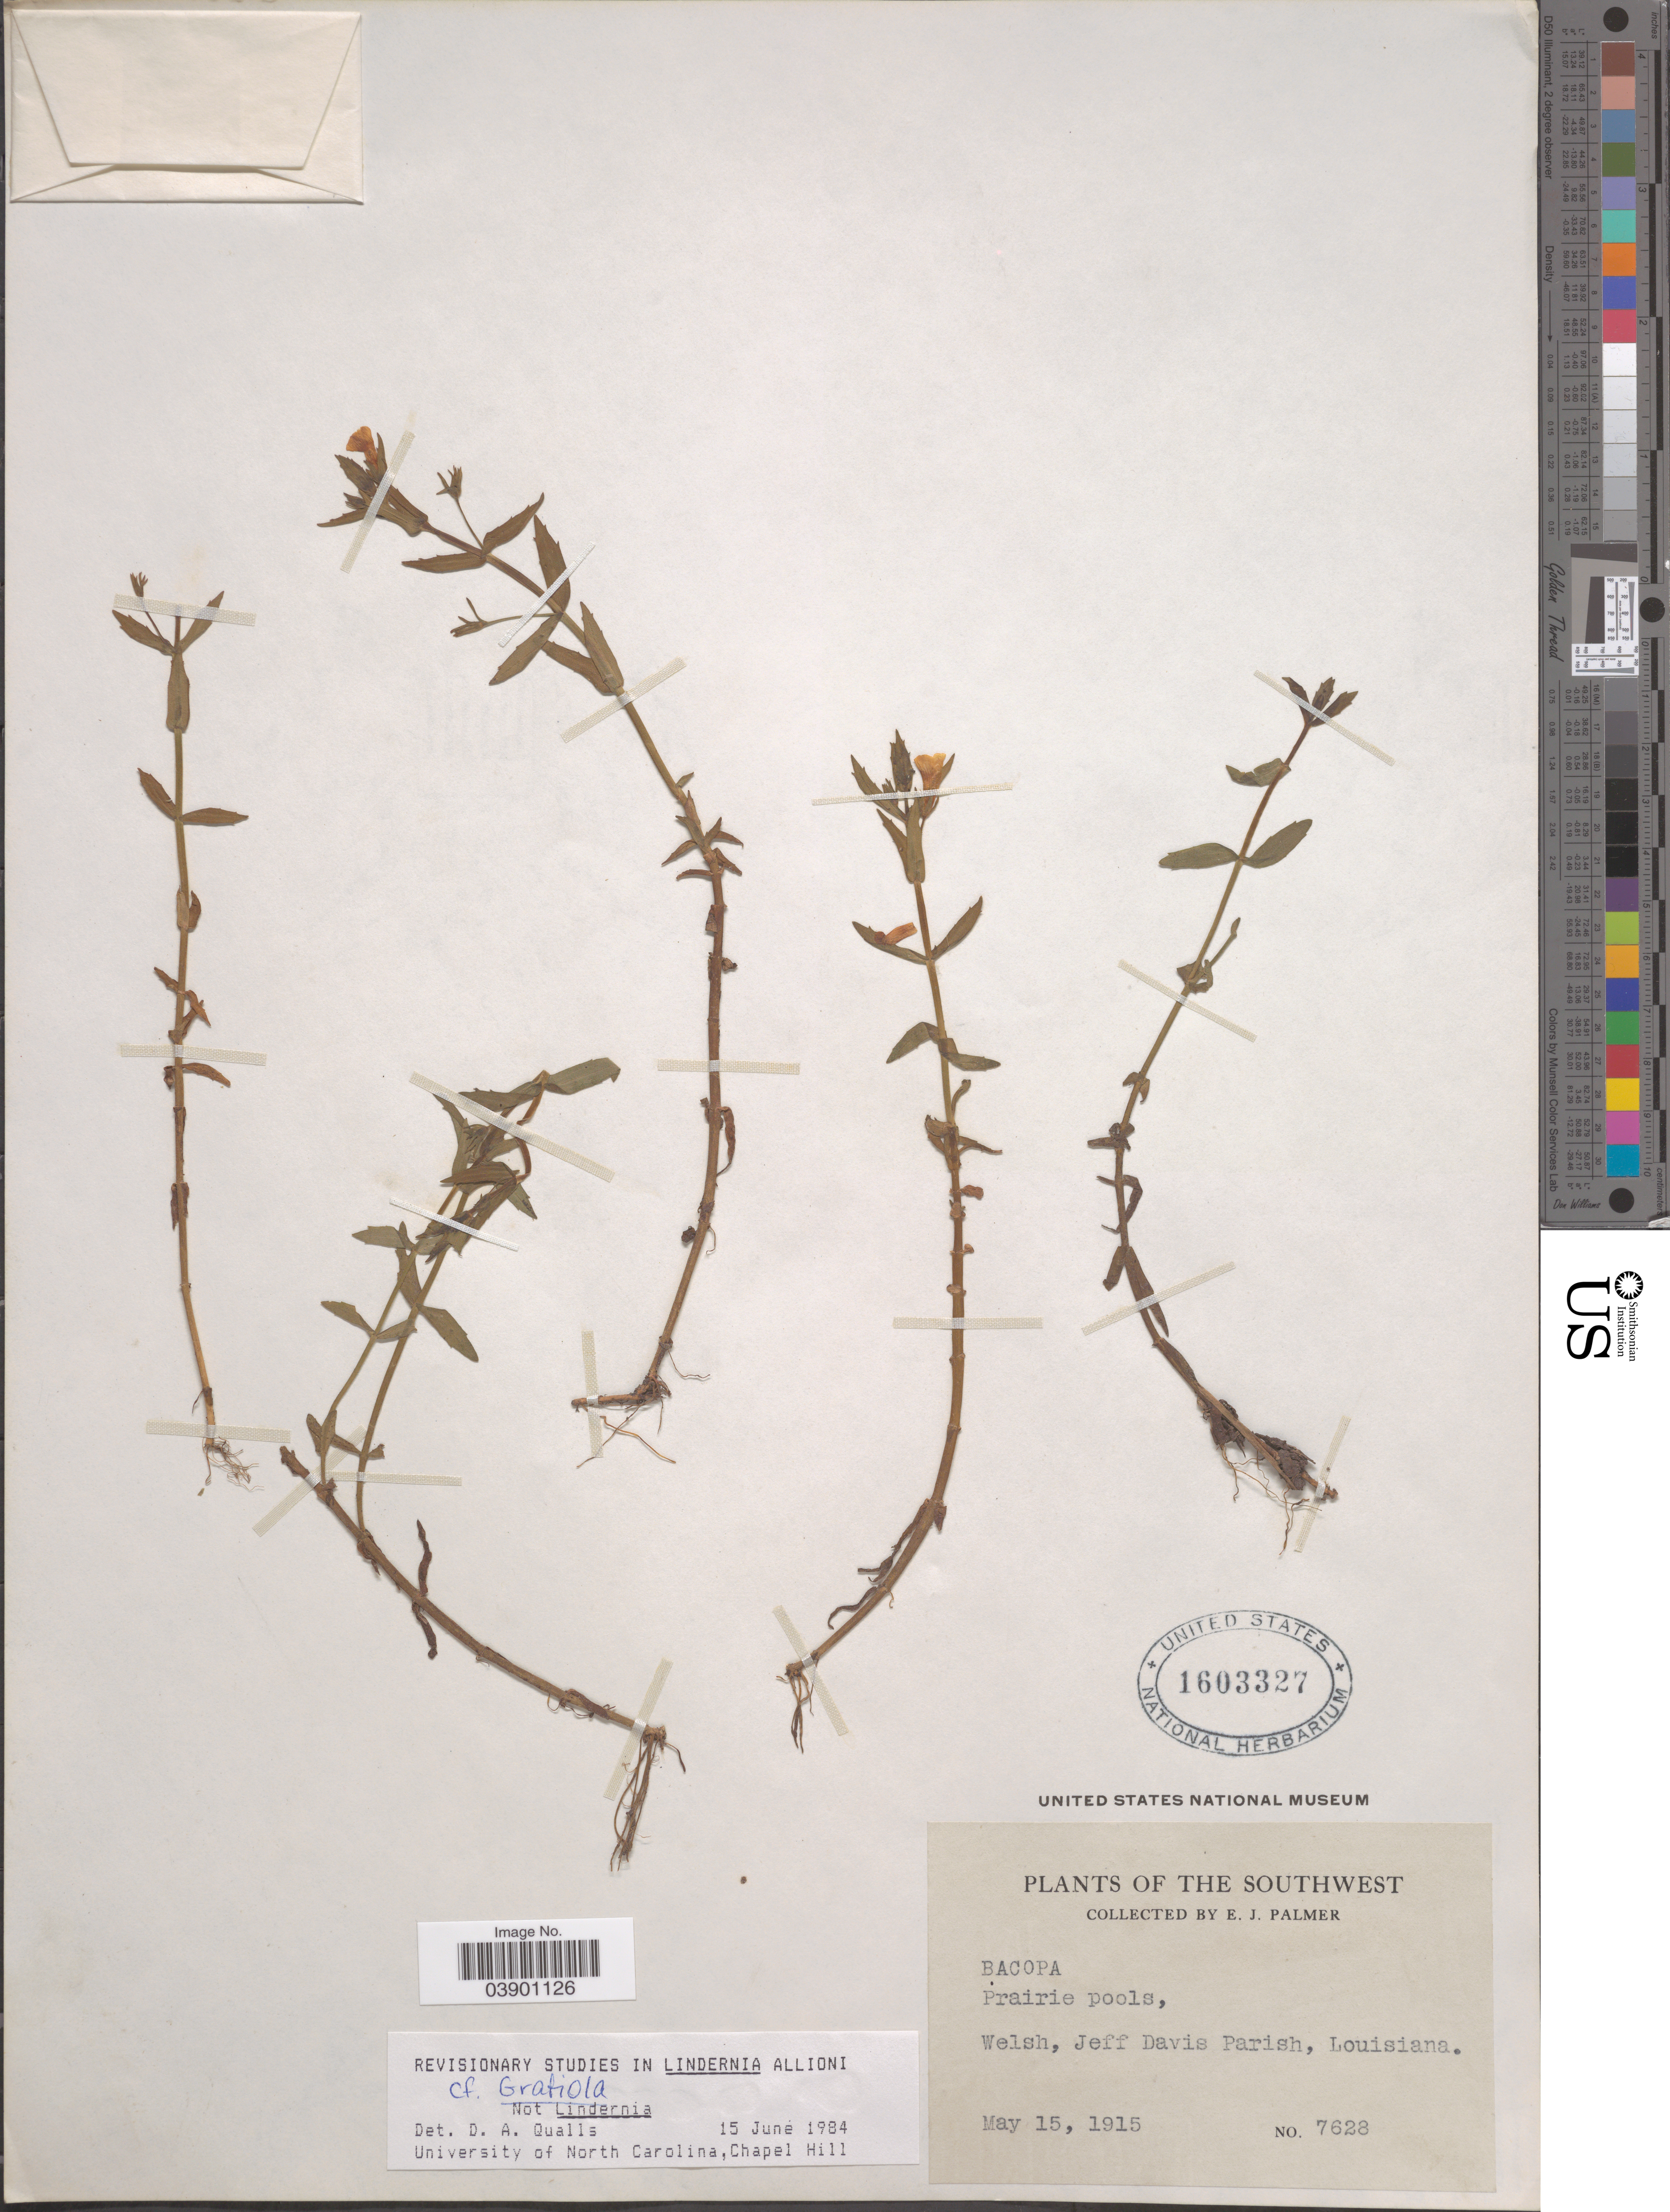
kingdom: Plantae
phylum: Tracheophyta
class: Magnoliopsida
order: Lamiales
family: Plantaginaceae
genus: Gratiola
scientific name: Gratiola sp.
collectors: E. J. Palmer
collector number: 7628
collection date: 1915-05-15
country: United States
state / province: Louisiana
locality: The Southwest. Welsh, Jeff Davis Parish.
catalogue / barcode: US 1603327